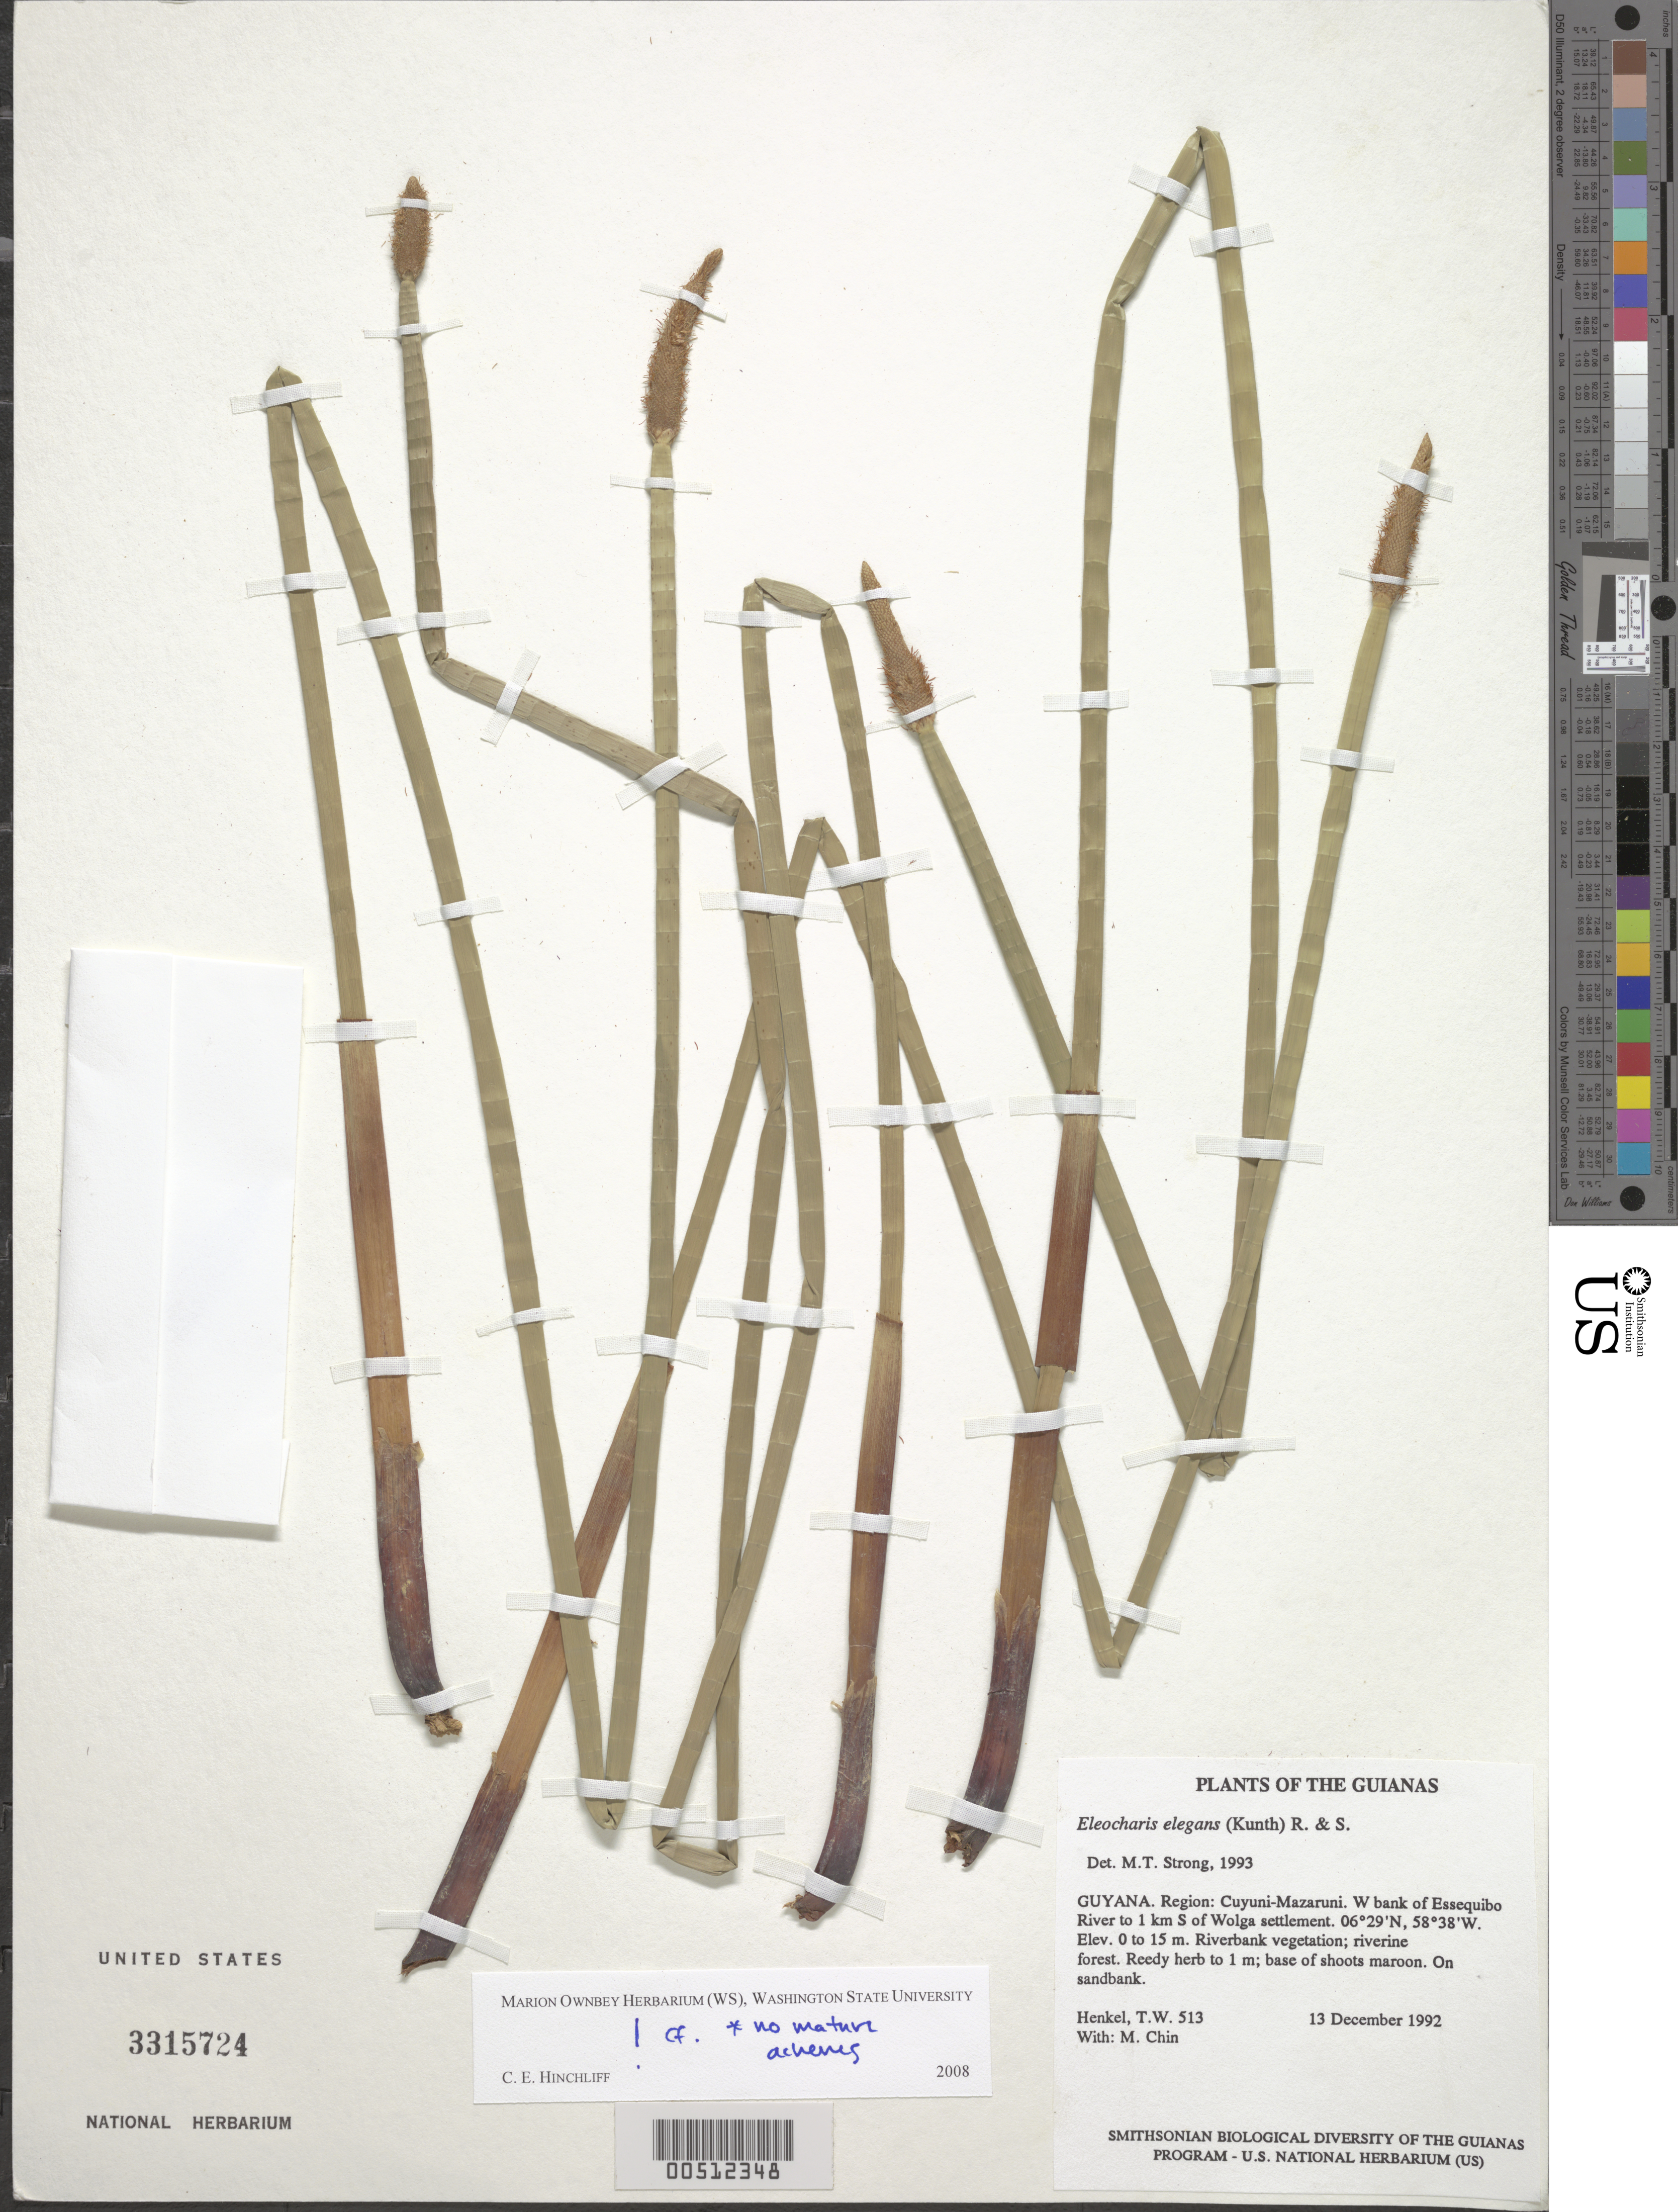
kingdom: Plantae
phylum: Tracheophyta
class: Liliopsida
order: Poales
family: Cyperaceae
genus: Eleocharis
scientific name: Eleocharis elegans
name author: (Kunth) Roem. & Schult.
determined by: Strong, M. T., (US), Smithsonian Institution - National Museum of Natural History (UNITED STATES)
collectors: T. Henkel & M. Chin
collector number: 513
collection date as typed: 13 December 1992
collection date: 1992-12-13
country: Guyana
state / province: Cuyuni-Mazaruni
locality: W bank of Essequibo River to 1 km S of Wolga settlement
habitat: Riverbank vegetation; riverine forest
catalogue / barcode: US 3315724